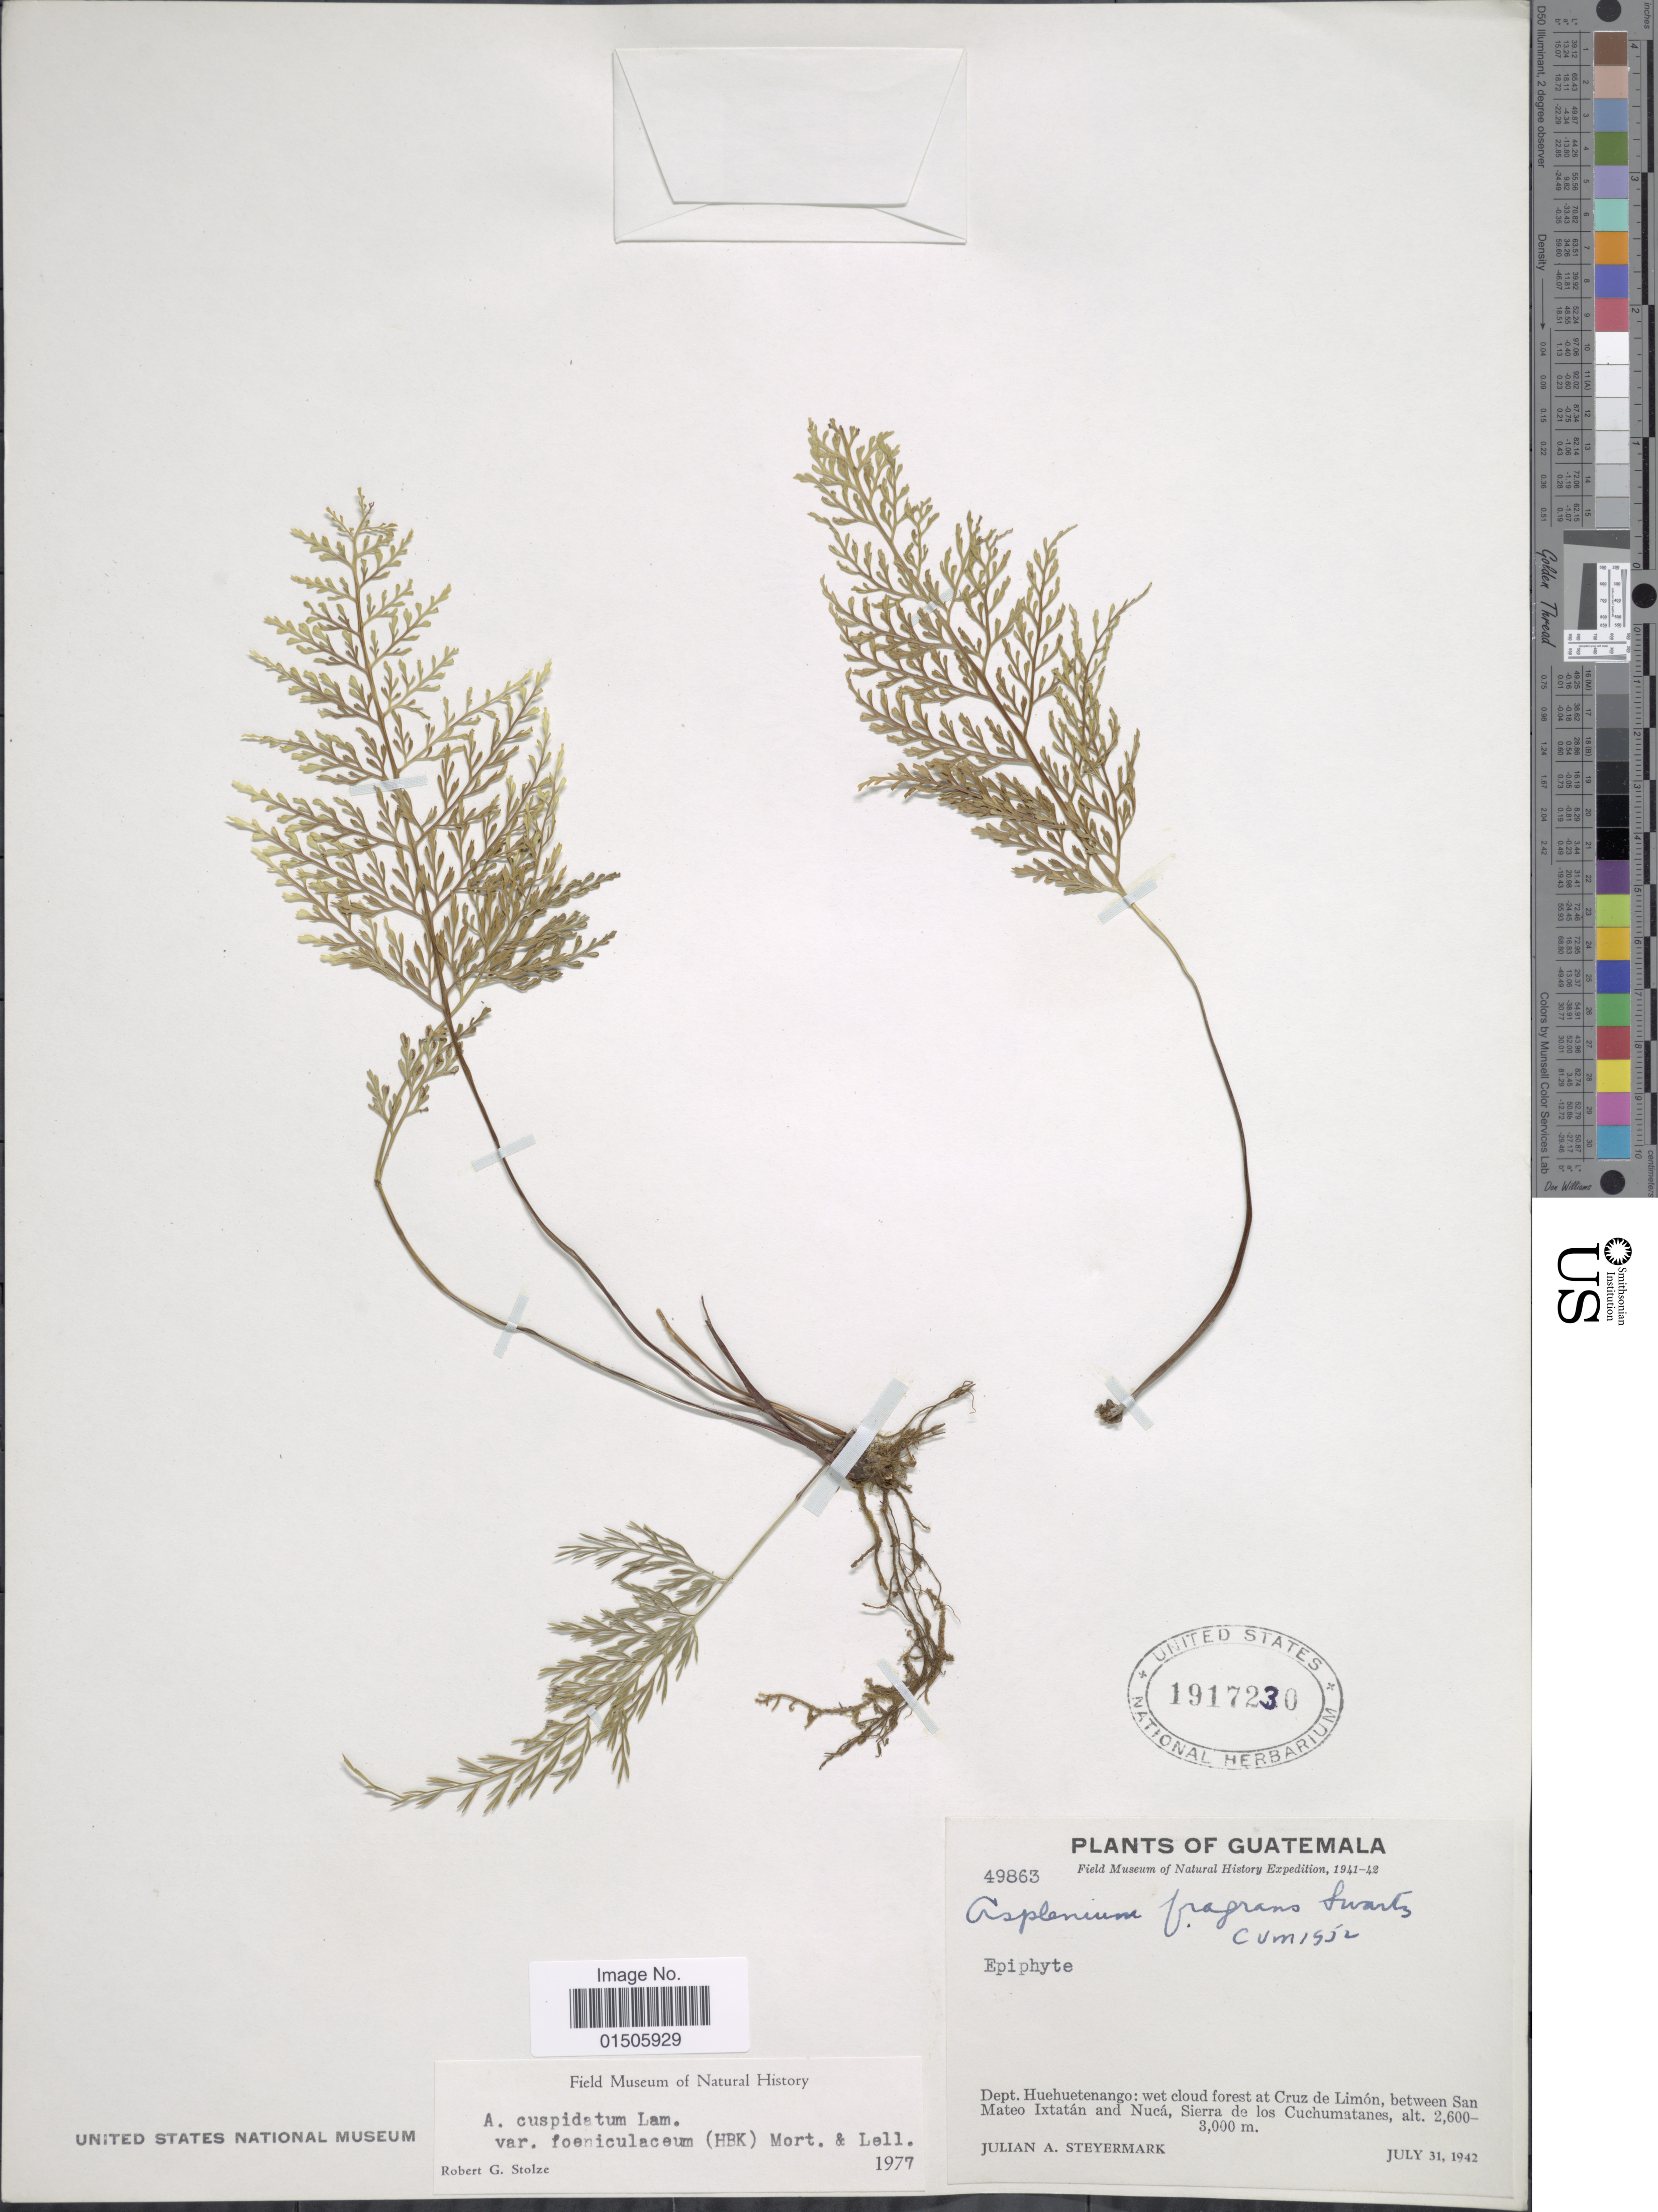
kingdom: Plantae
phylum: Tracheophyta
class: Polypodiopsida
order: Polypodiales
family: Aspleniaceae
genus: Asplenium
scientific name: Asplenium cuspidatum var. foeniculaceum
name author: (Kunth) C.V. Morton & Lellinger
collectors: J. Steyermark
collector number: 49863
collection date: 1942-07-31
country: Guatemala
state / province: Huehuetenango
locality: Dept. Huehuetenango. At Cruz de Limon, between San Mateo Ixtatan and Nuca, Sierra de los Cuchamatanes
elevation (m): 2600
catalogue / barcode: US 1917230